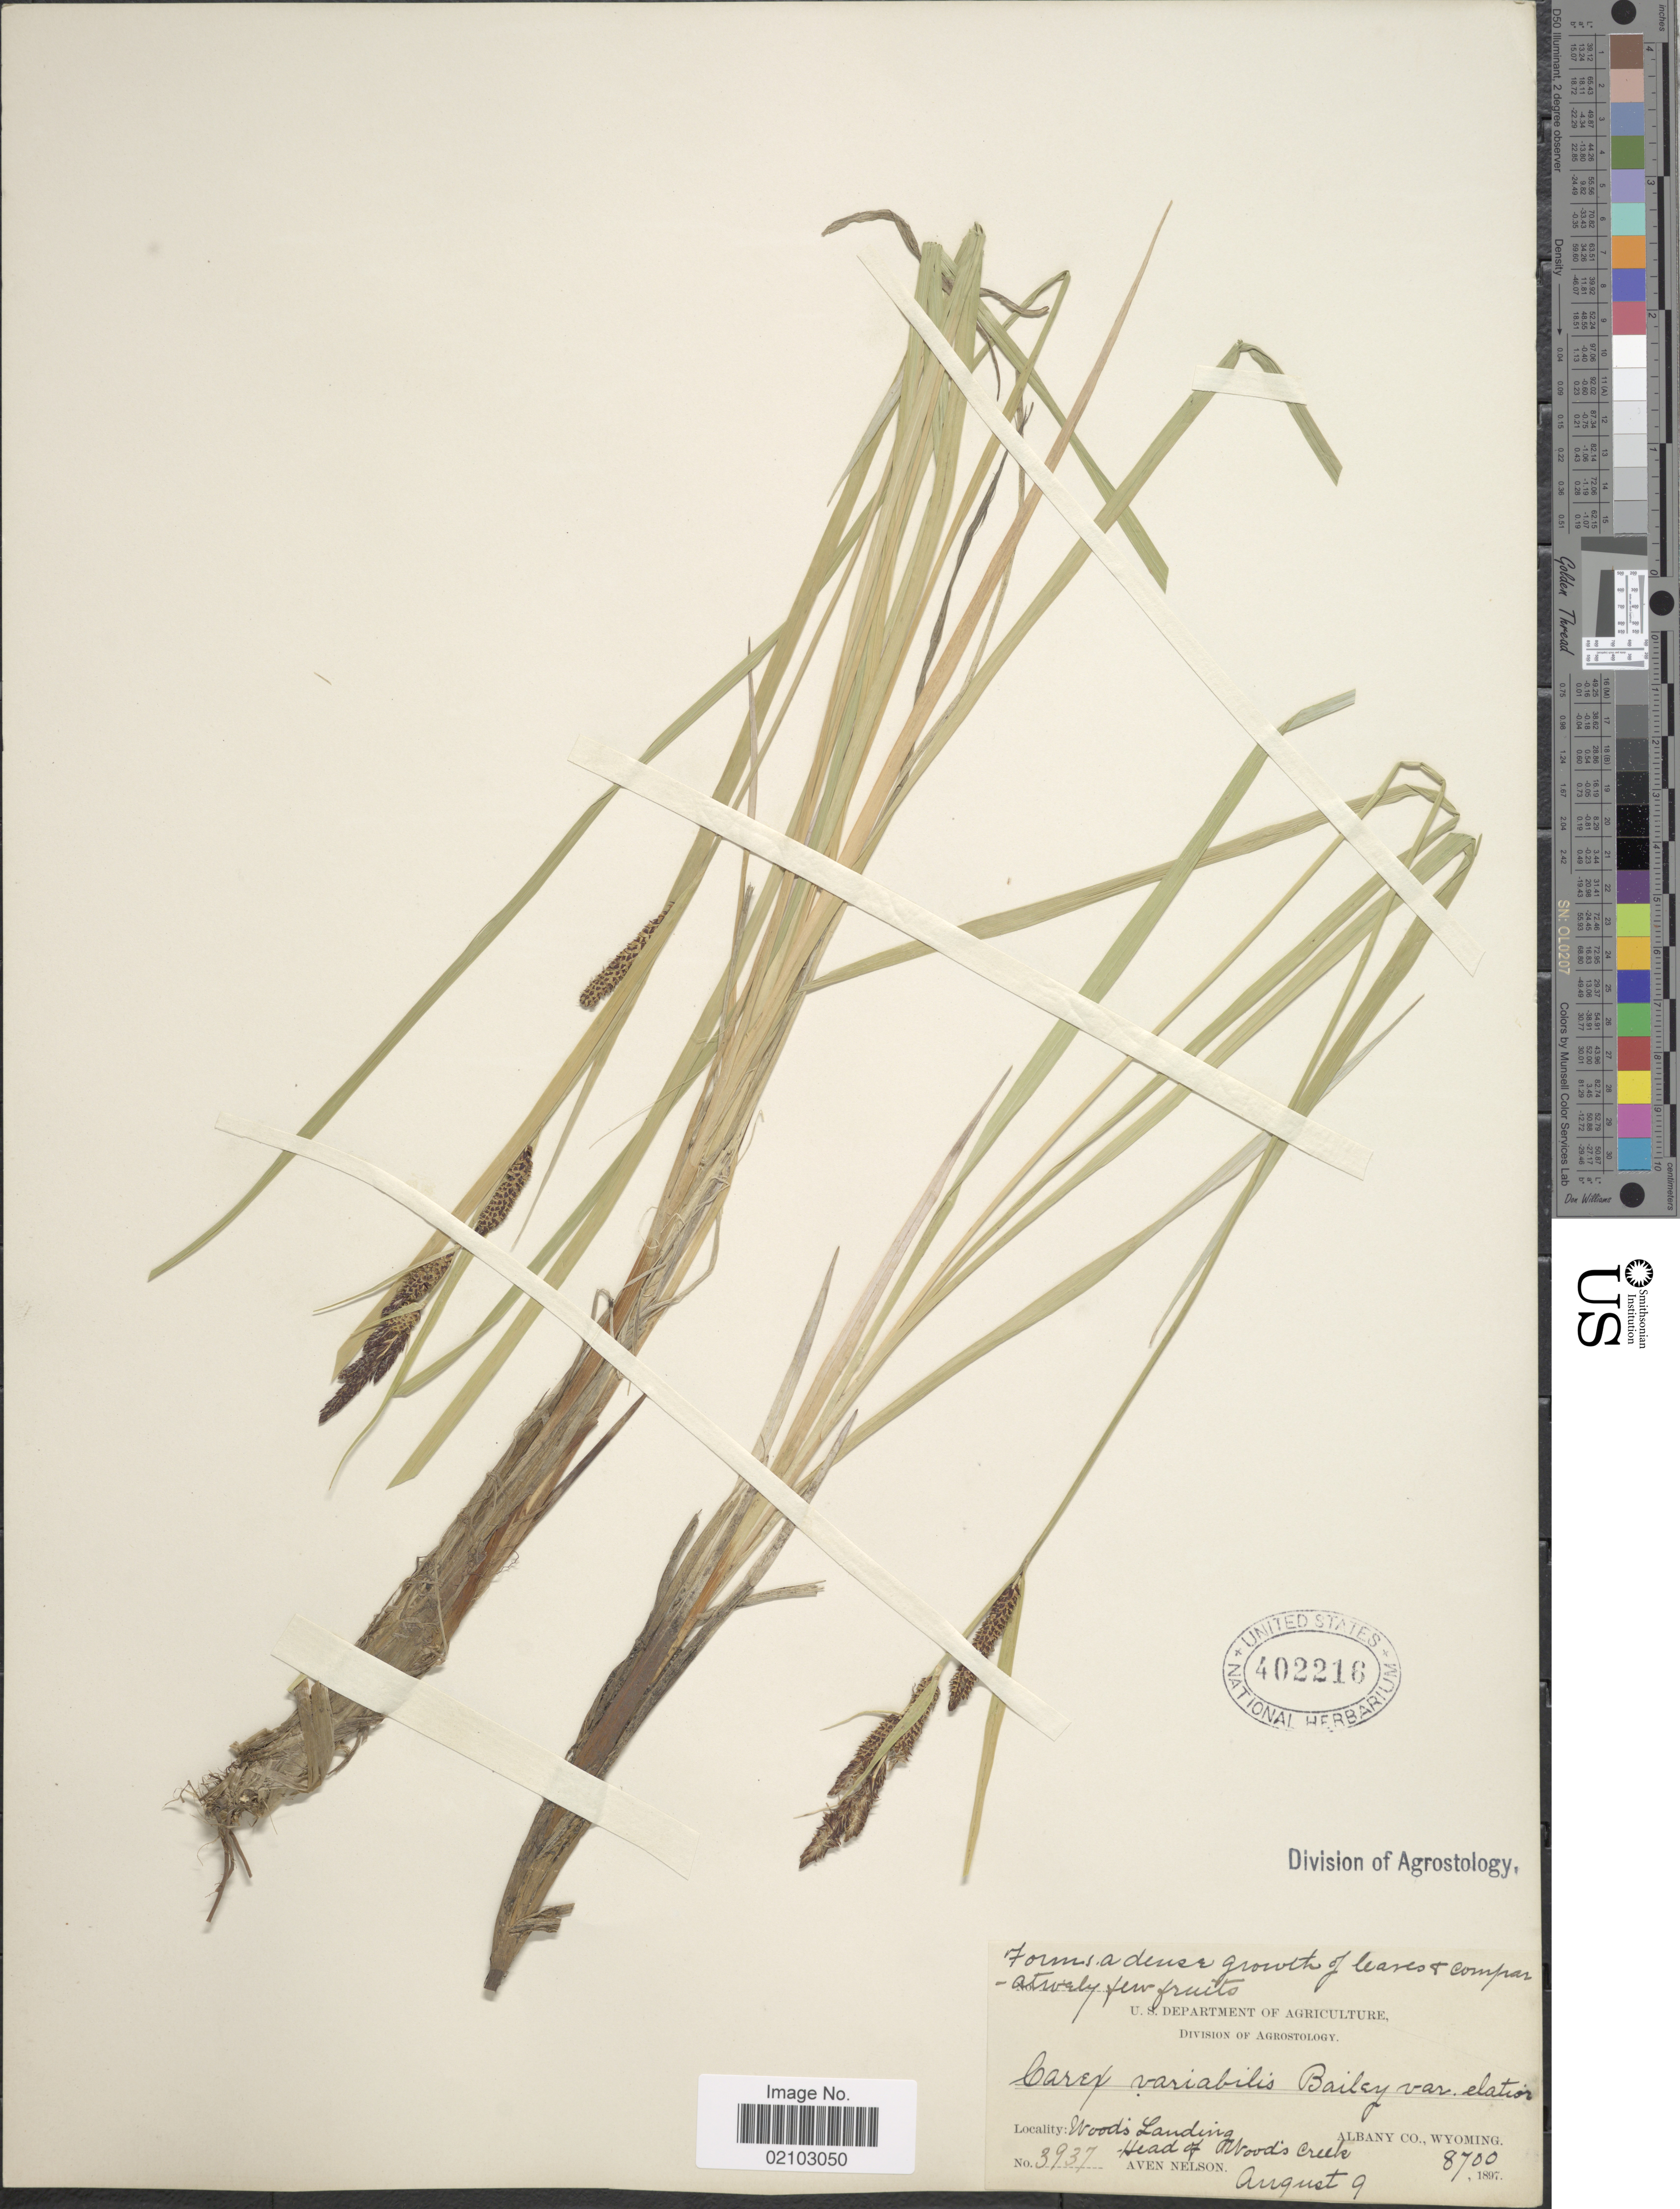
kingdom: Plantae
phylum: Tracheophyta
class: Liliopsida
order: Poales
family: Cyperaceae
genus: Carex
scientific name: Carex aquatilis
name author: Wahlenb.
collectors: A. Nelson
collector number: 3937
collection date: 1897-08-09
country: United States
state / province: Wyoming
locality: Albany Co., Head of Woods Creek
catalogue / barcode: US 402216